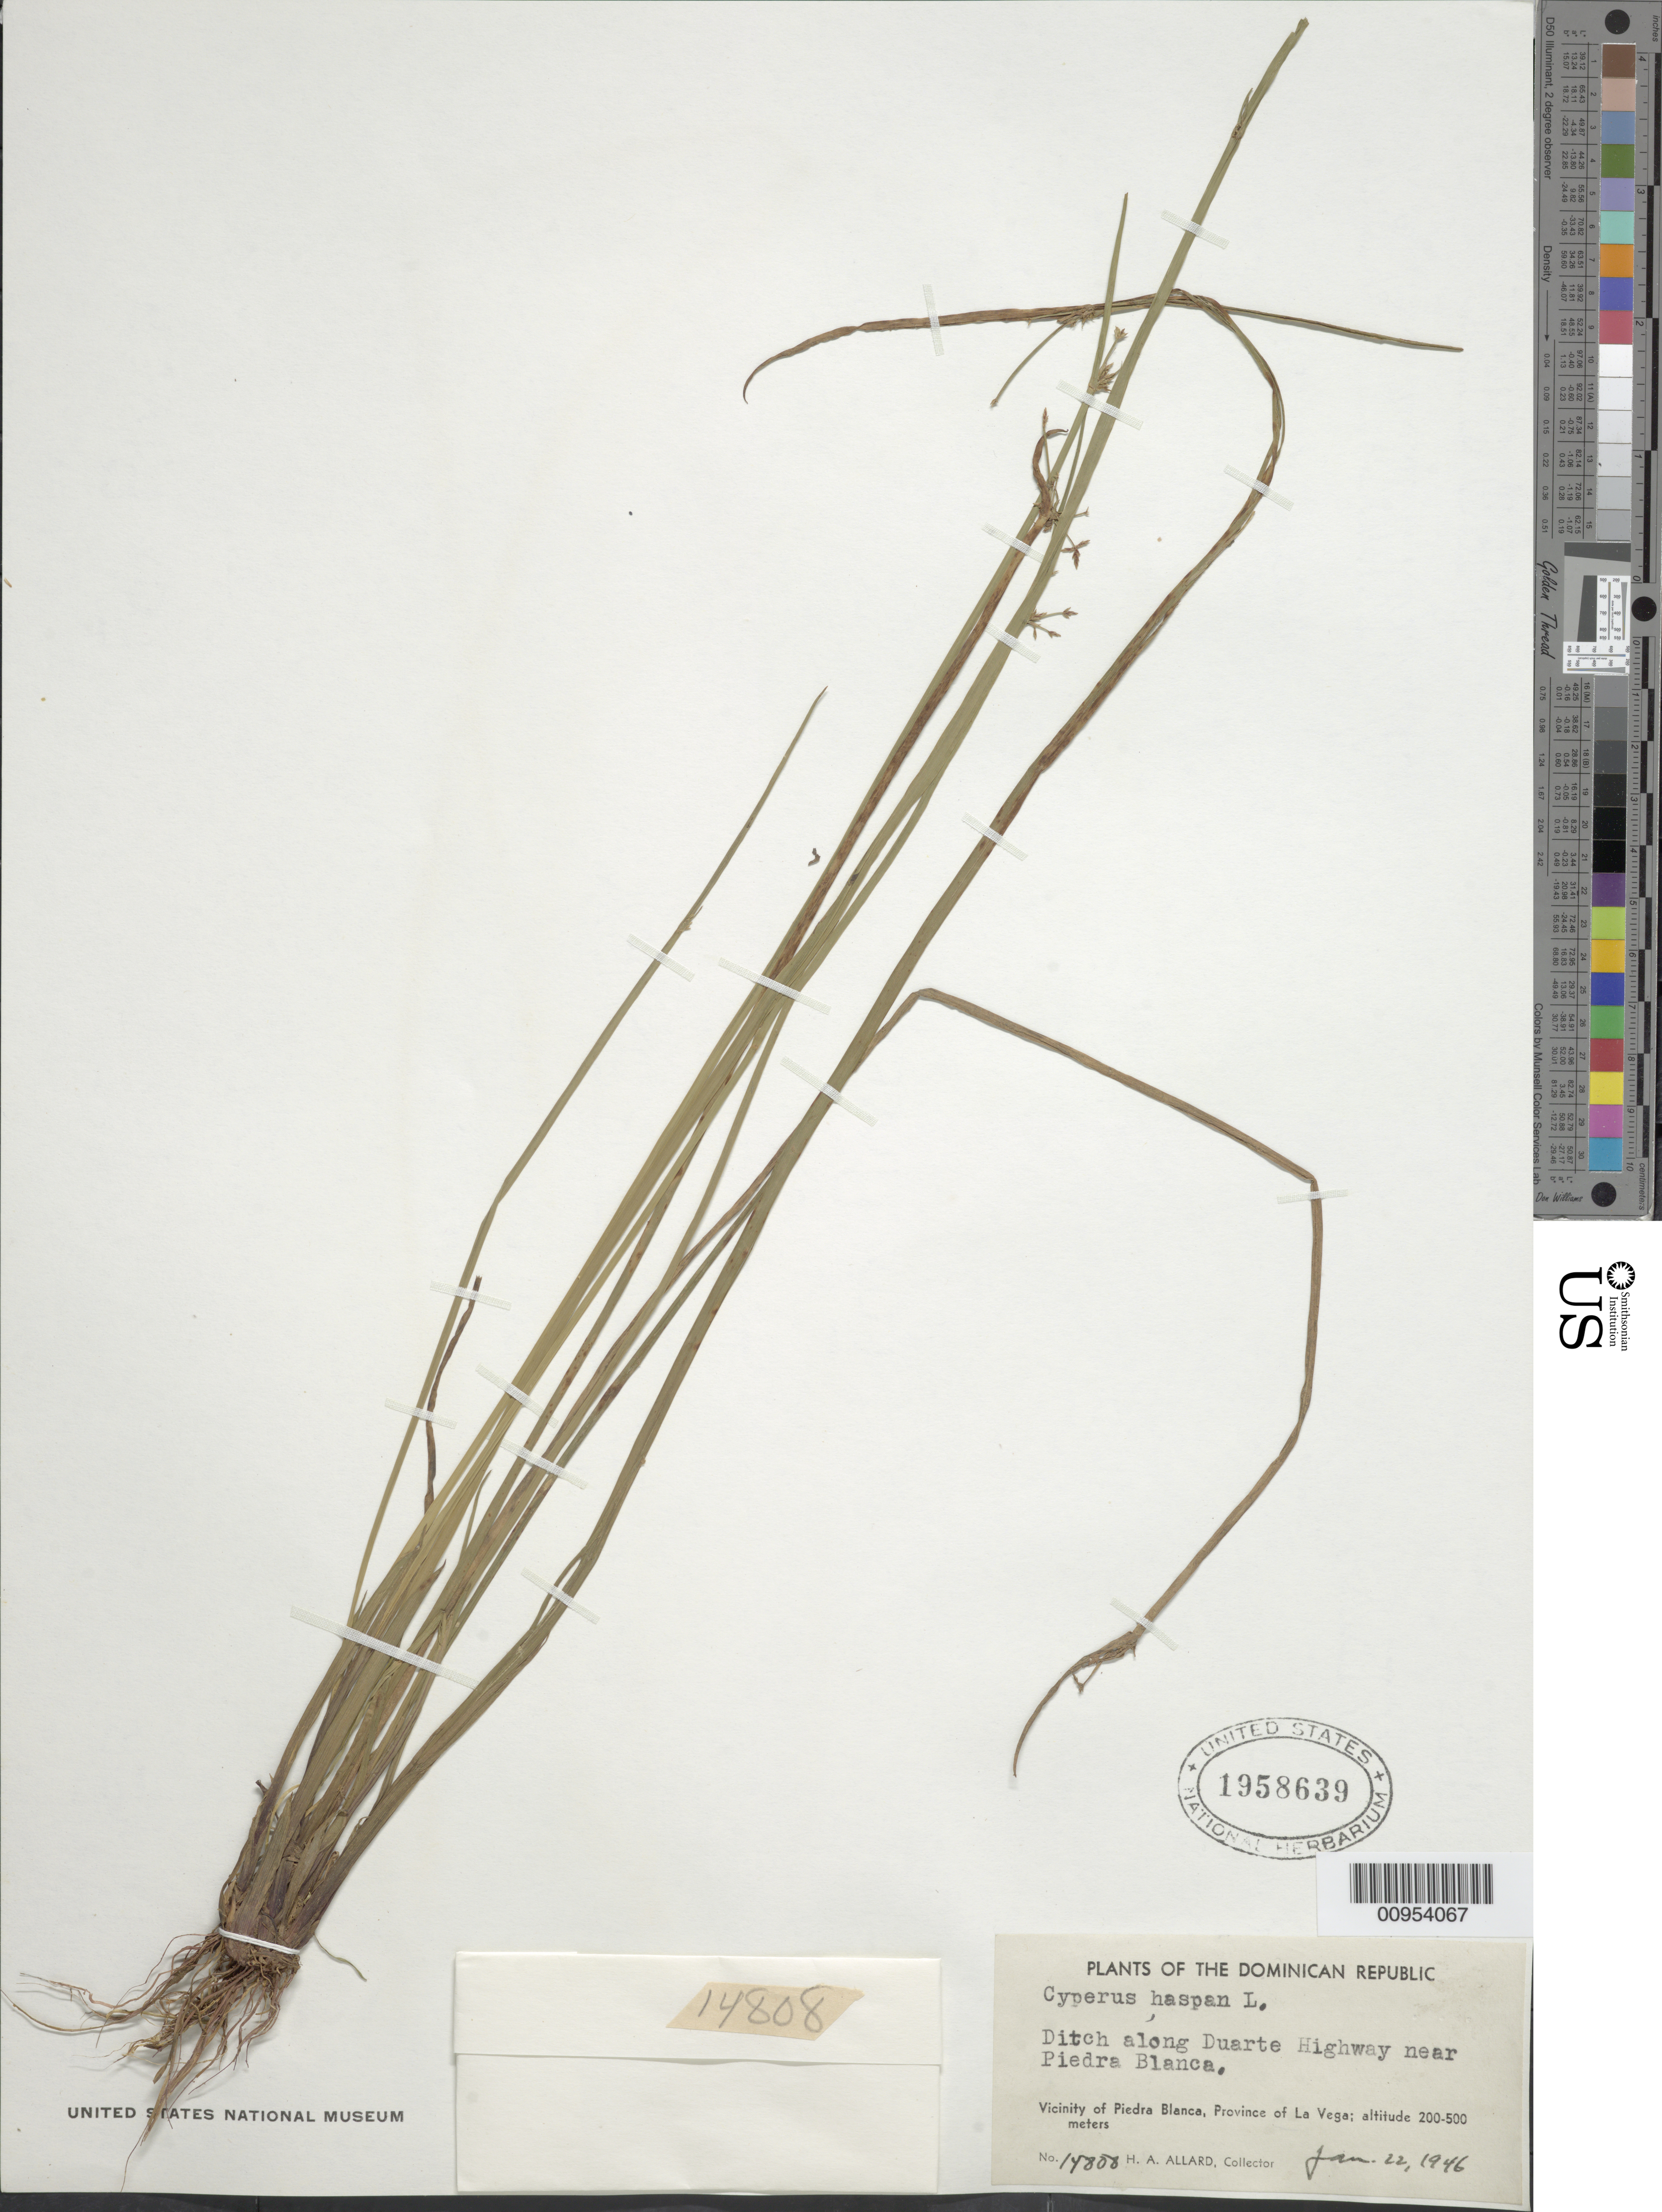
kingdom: Plantae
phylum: Tracheophyta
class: Liliopsida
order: Poales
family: Cyperaceae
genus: Cyperus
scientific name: Cyperus haspan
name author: L.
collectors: H. A. Allard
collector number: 14808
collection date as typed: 22 Jan 1946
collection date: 1946-01-22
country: Dominican Republic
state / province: La Vega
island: Hispaniola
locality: Vicinity of Piedra Blanca, ditch along the Duarte Highway near Piedra Blanca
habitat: Ditch along highway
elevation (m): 200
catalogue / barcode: US 1958639